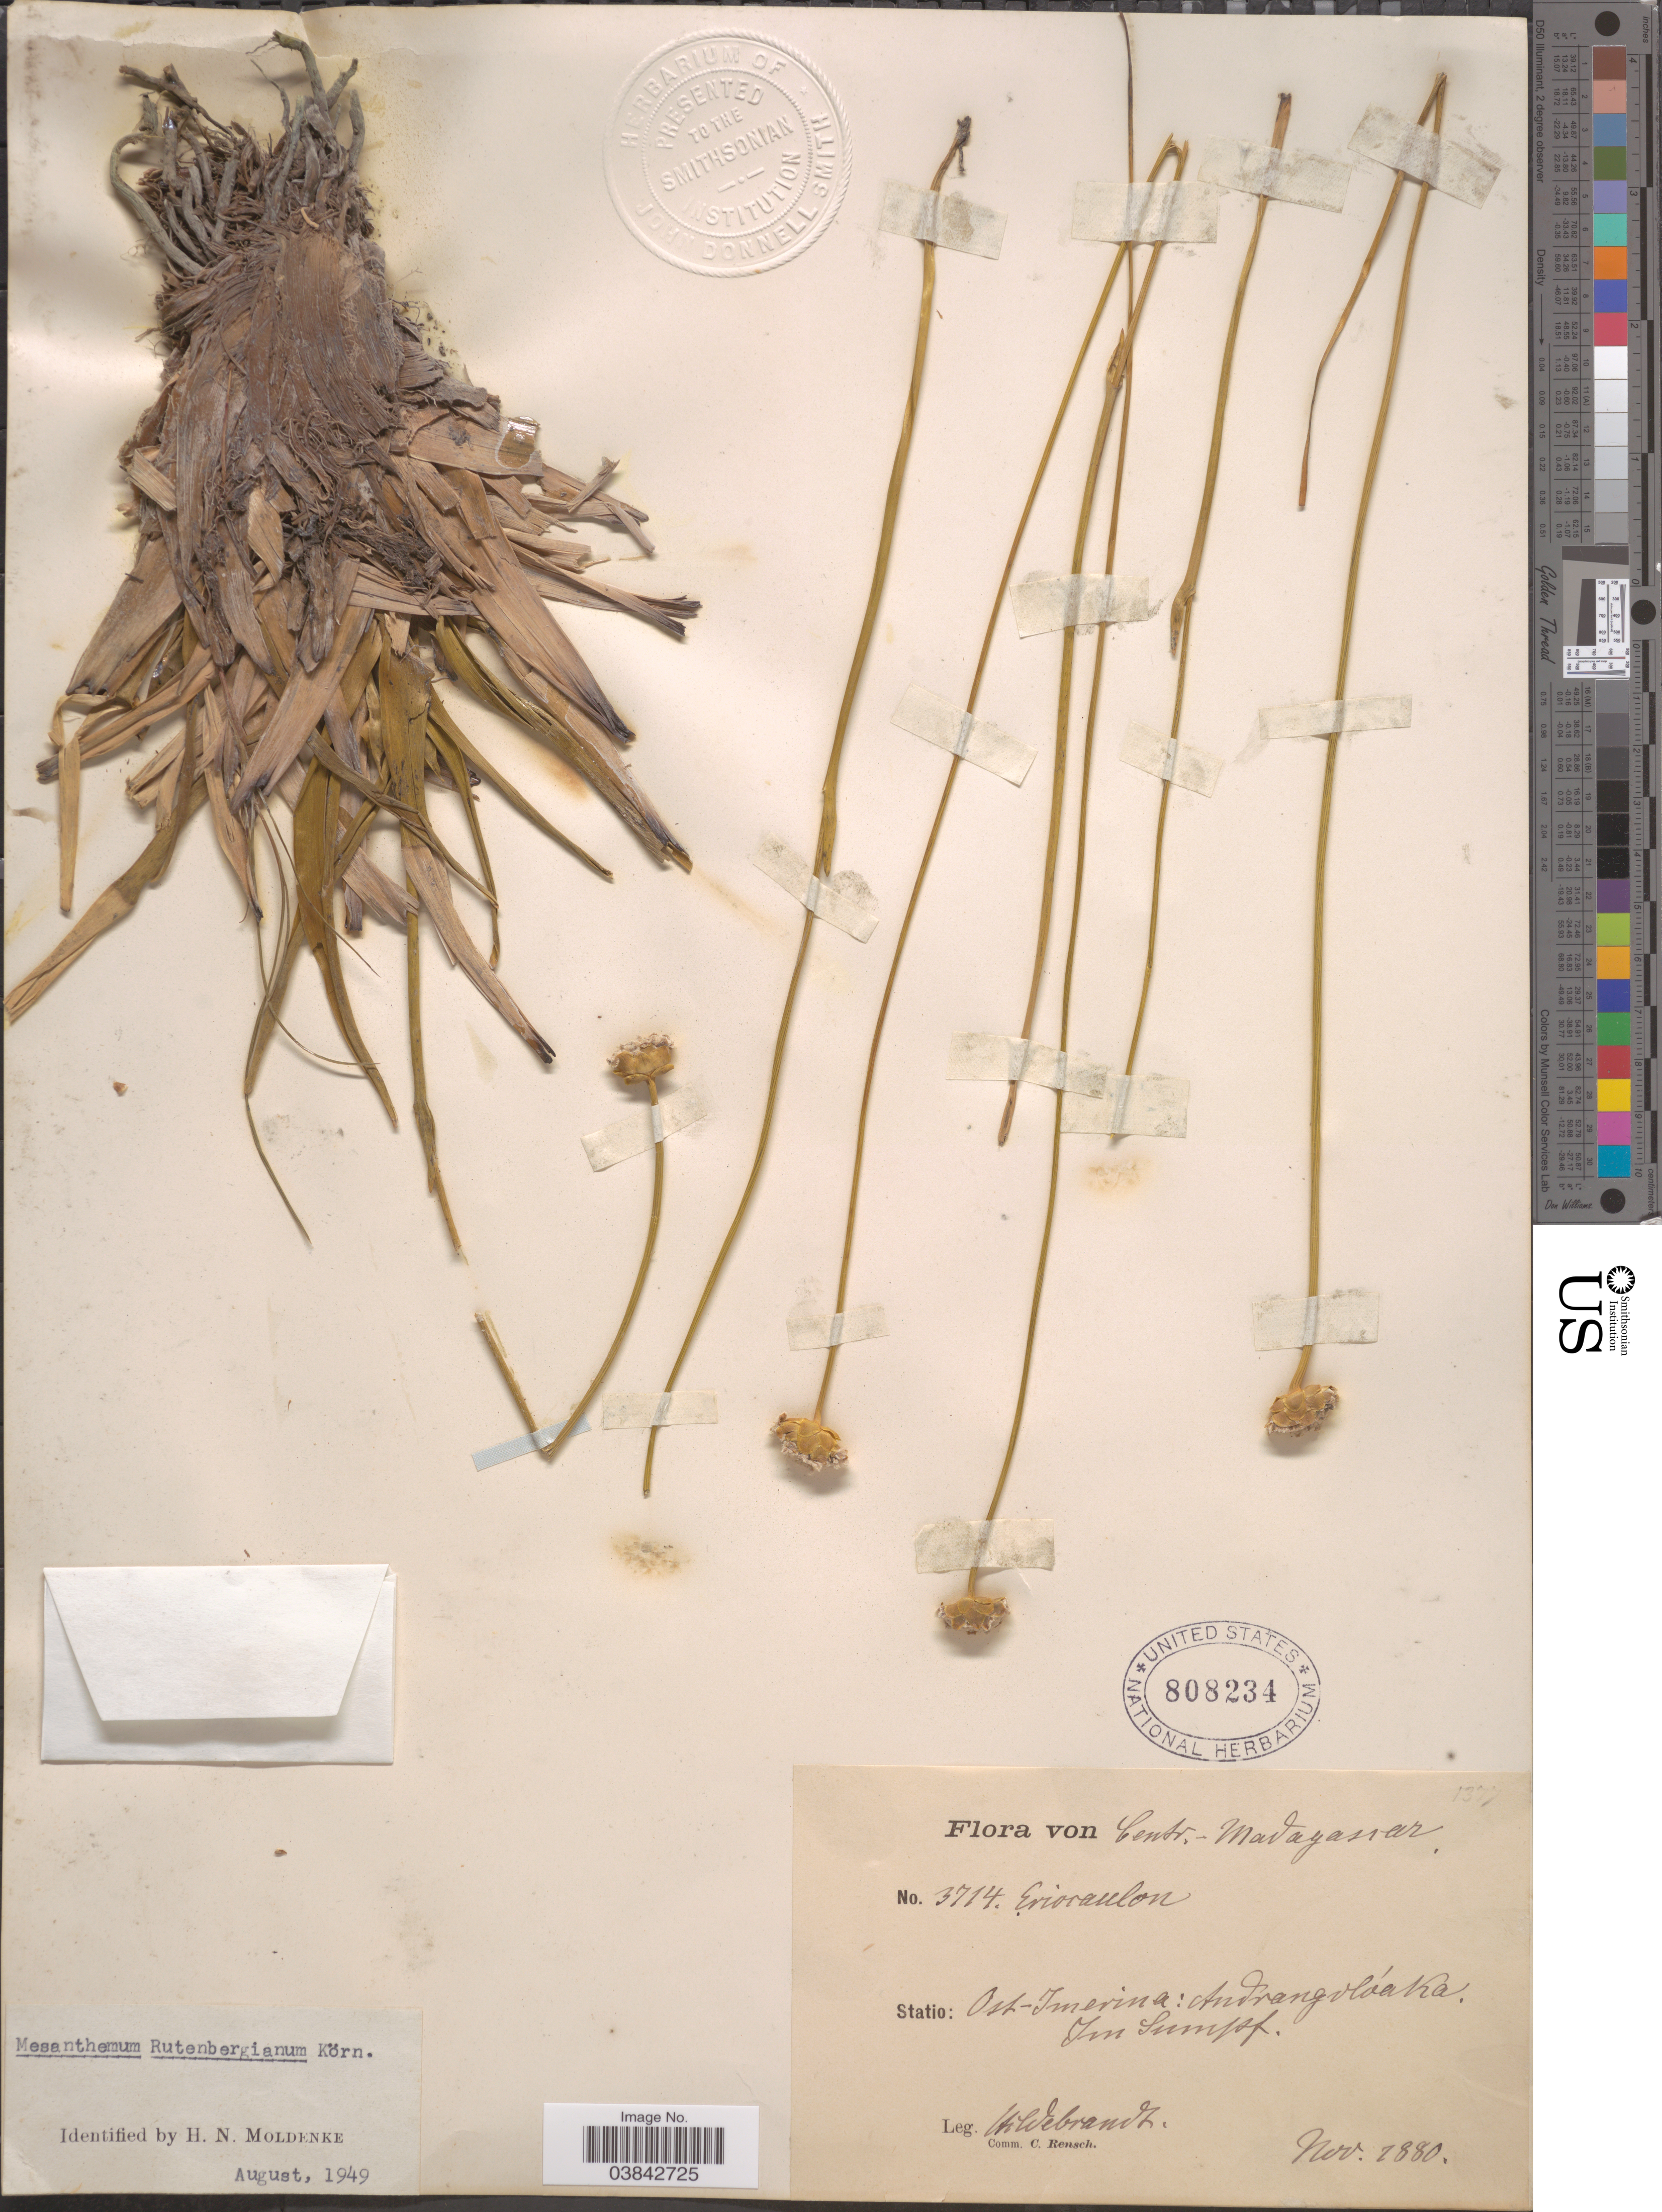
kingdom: Plantae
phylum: Tracheophyta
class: Liliopsida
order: Poales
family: Eriocaulaceae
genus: Mesanthemum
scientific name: Mesanthemum pubescens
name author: (Lam.) Körn.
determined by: Almeida, R. B.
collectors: A. Webrandt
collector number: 3714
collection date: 1880-11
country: Madagascar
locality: Centr. - Madagascar. Statio: Ost-Imerina: Andrangolaoka.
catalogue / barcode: US 808234